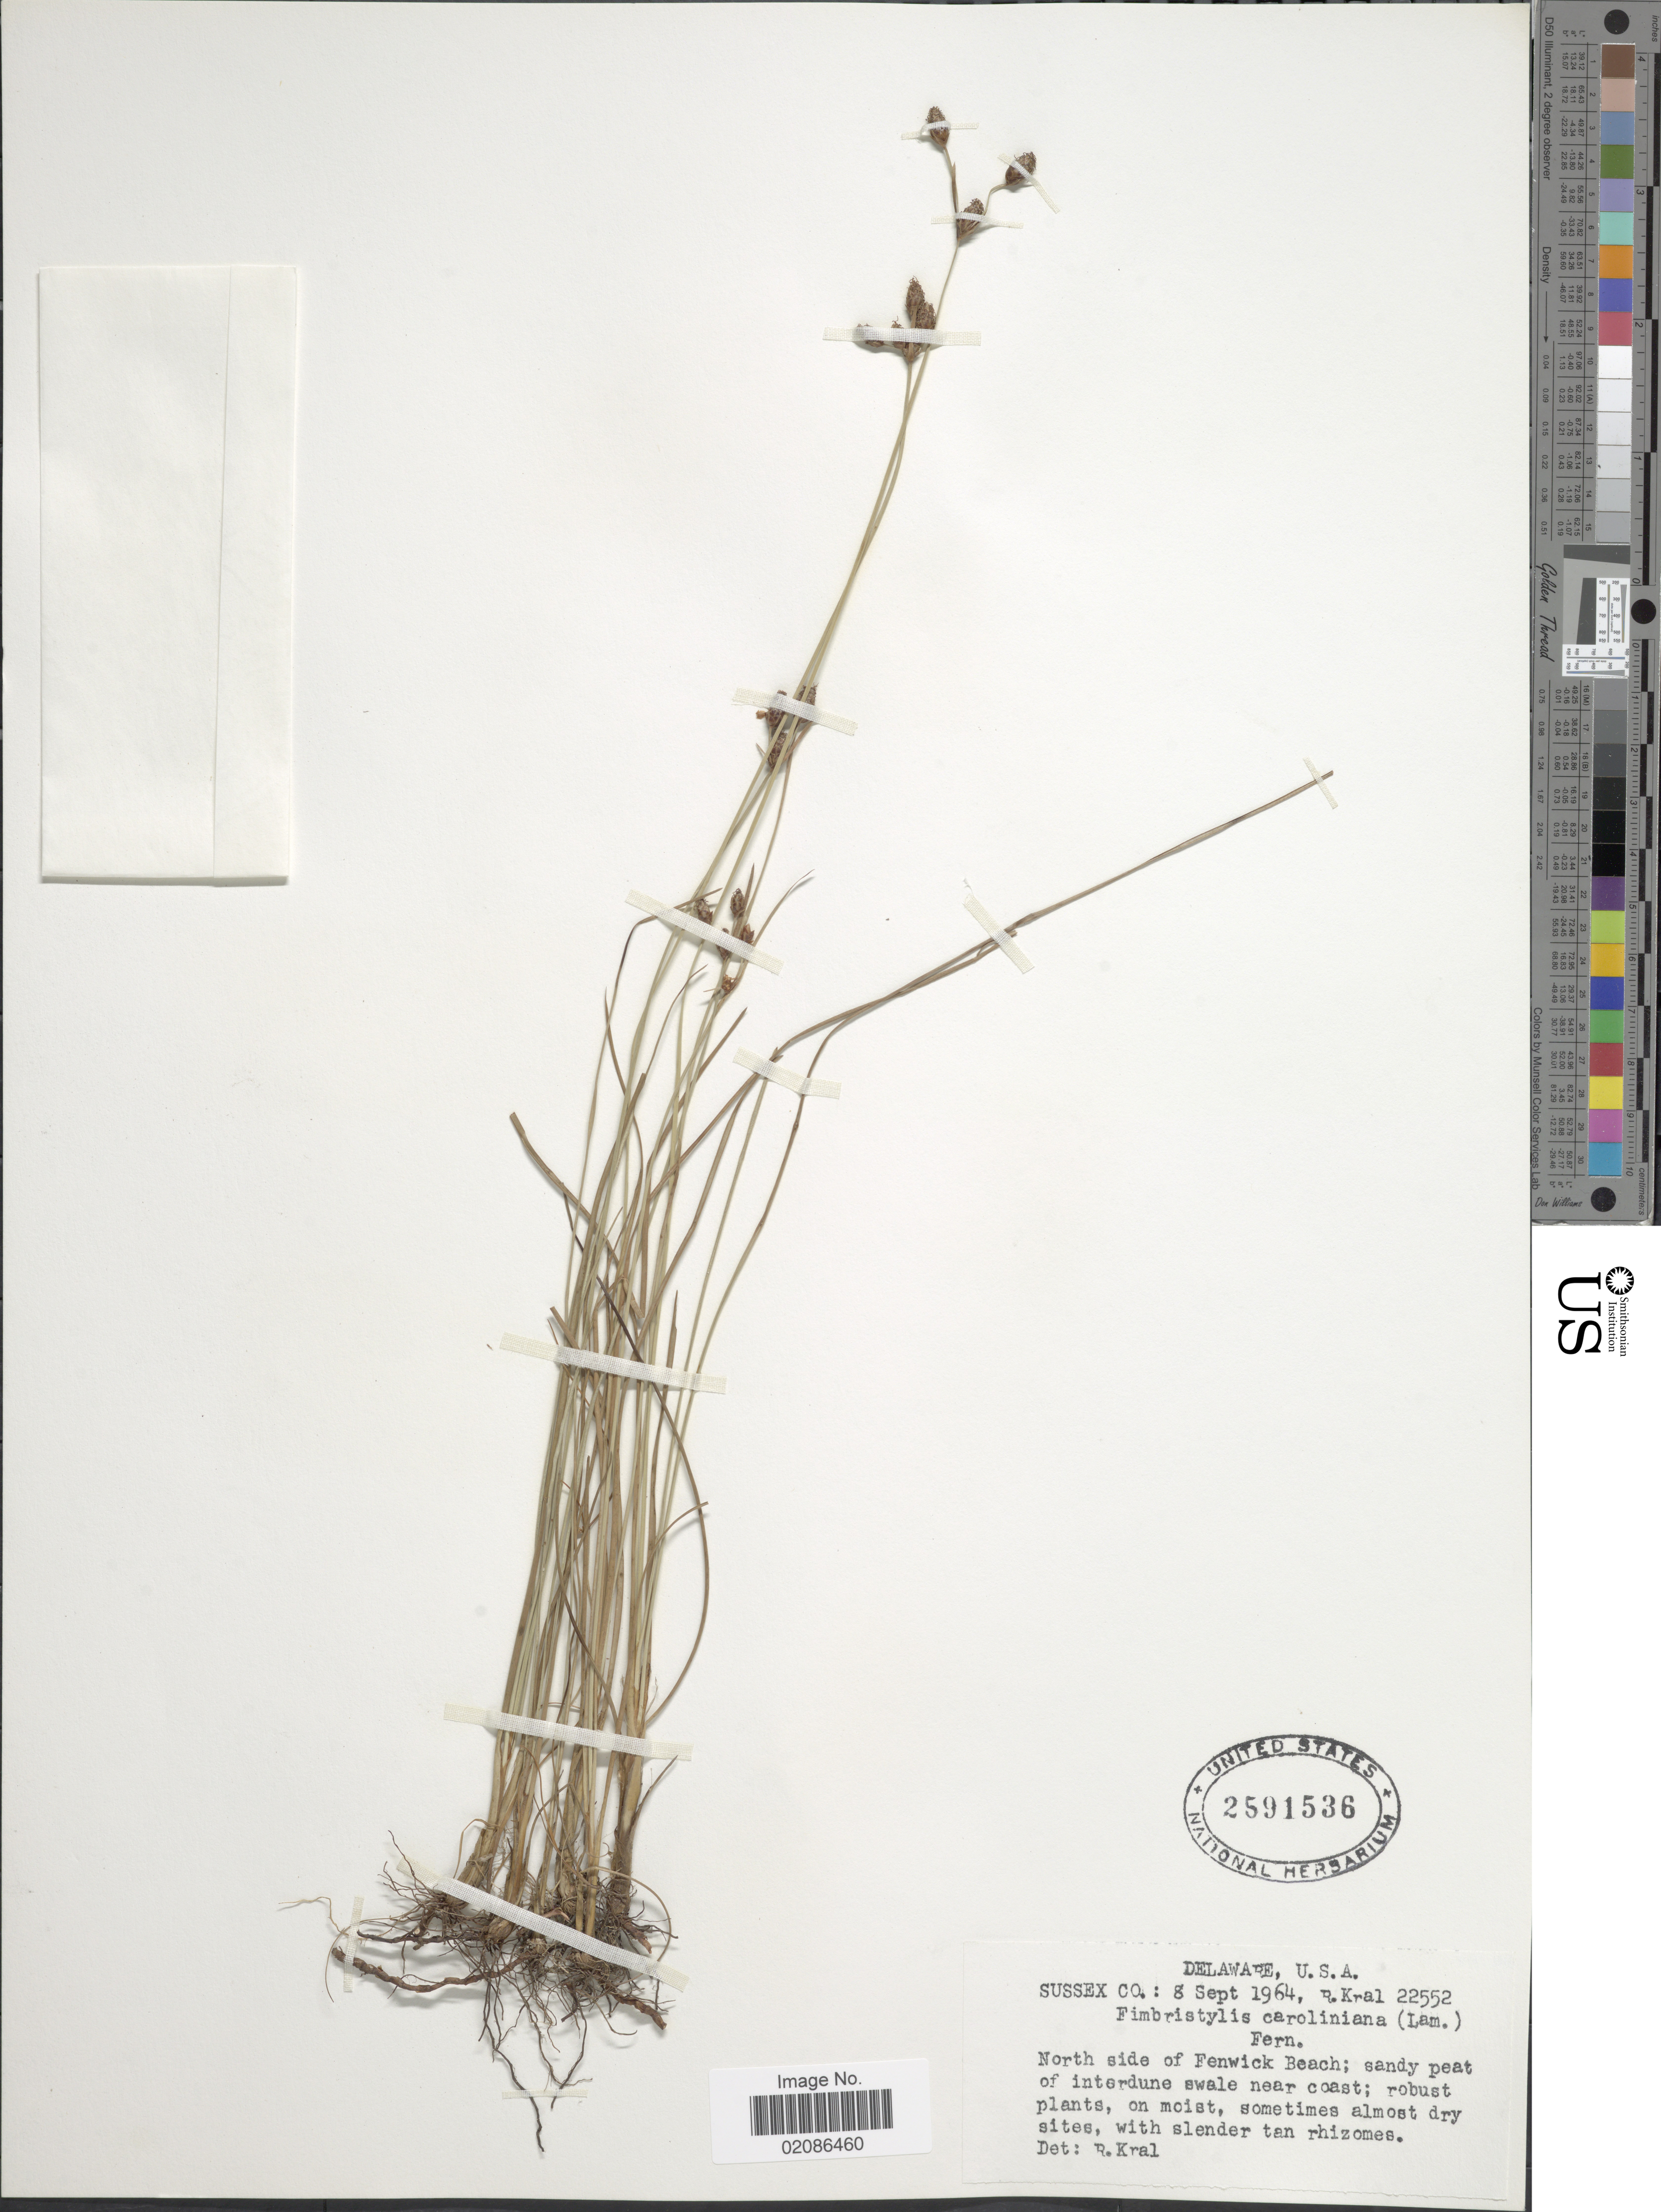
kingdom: Plantae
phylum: Tracheophyta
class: Liliopsida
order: Poales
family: Cyperaceae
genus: Fimbristylis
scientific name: Fimbristylis caroliniana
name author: (Lam.) Fernald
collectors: R. Kral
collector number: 22552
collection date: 1964-09-08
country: United States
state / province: Delaware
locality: Susse Co: North side of Fenwick Beach; sandy peat of interdune swale near coast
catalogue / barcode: US 2591536